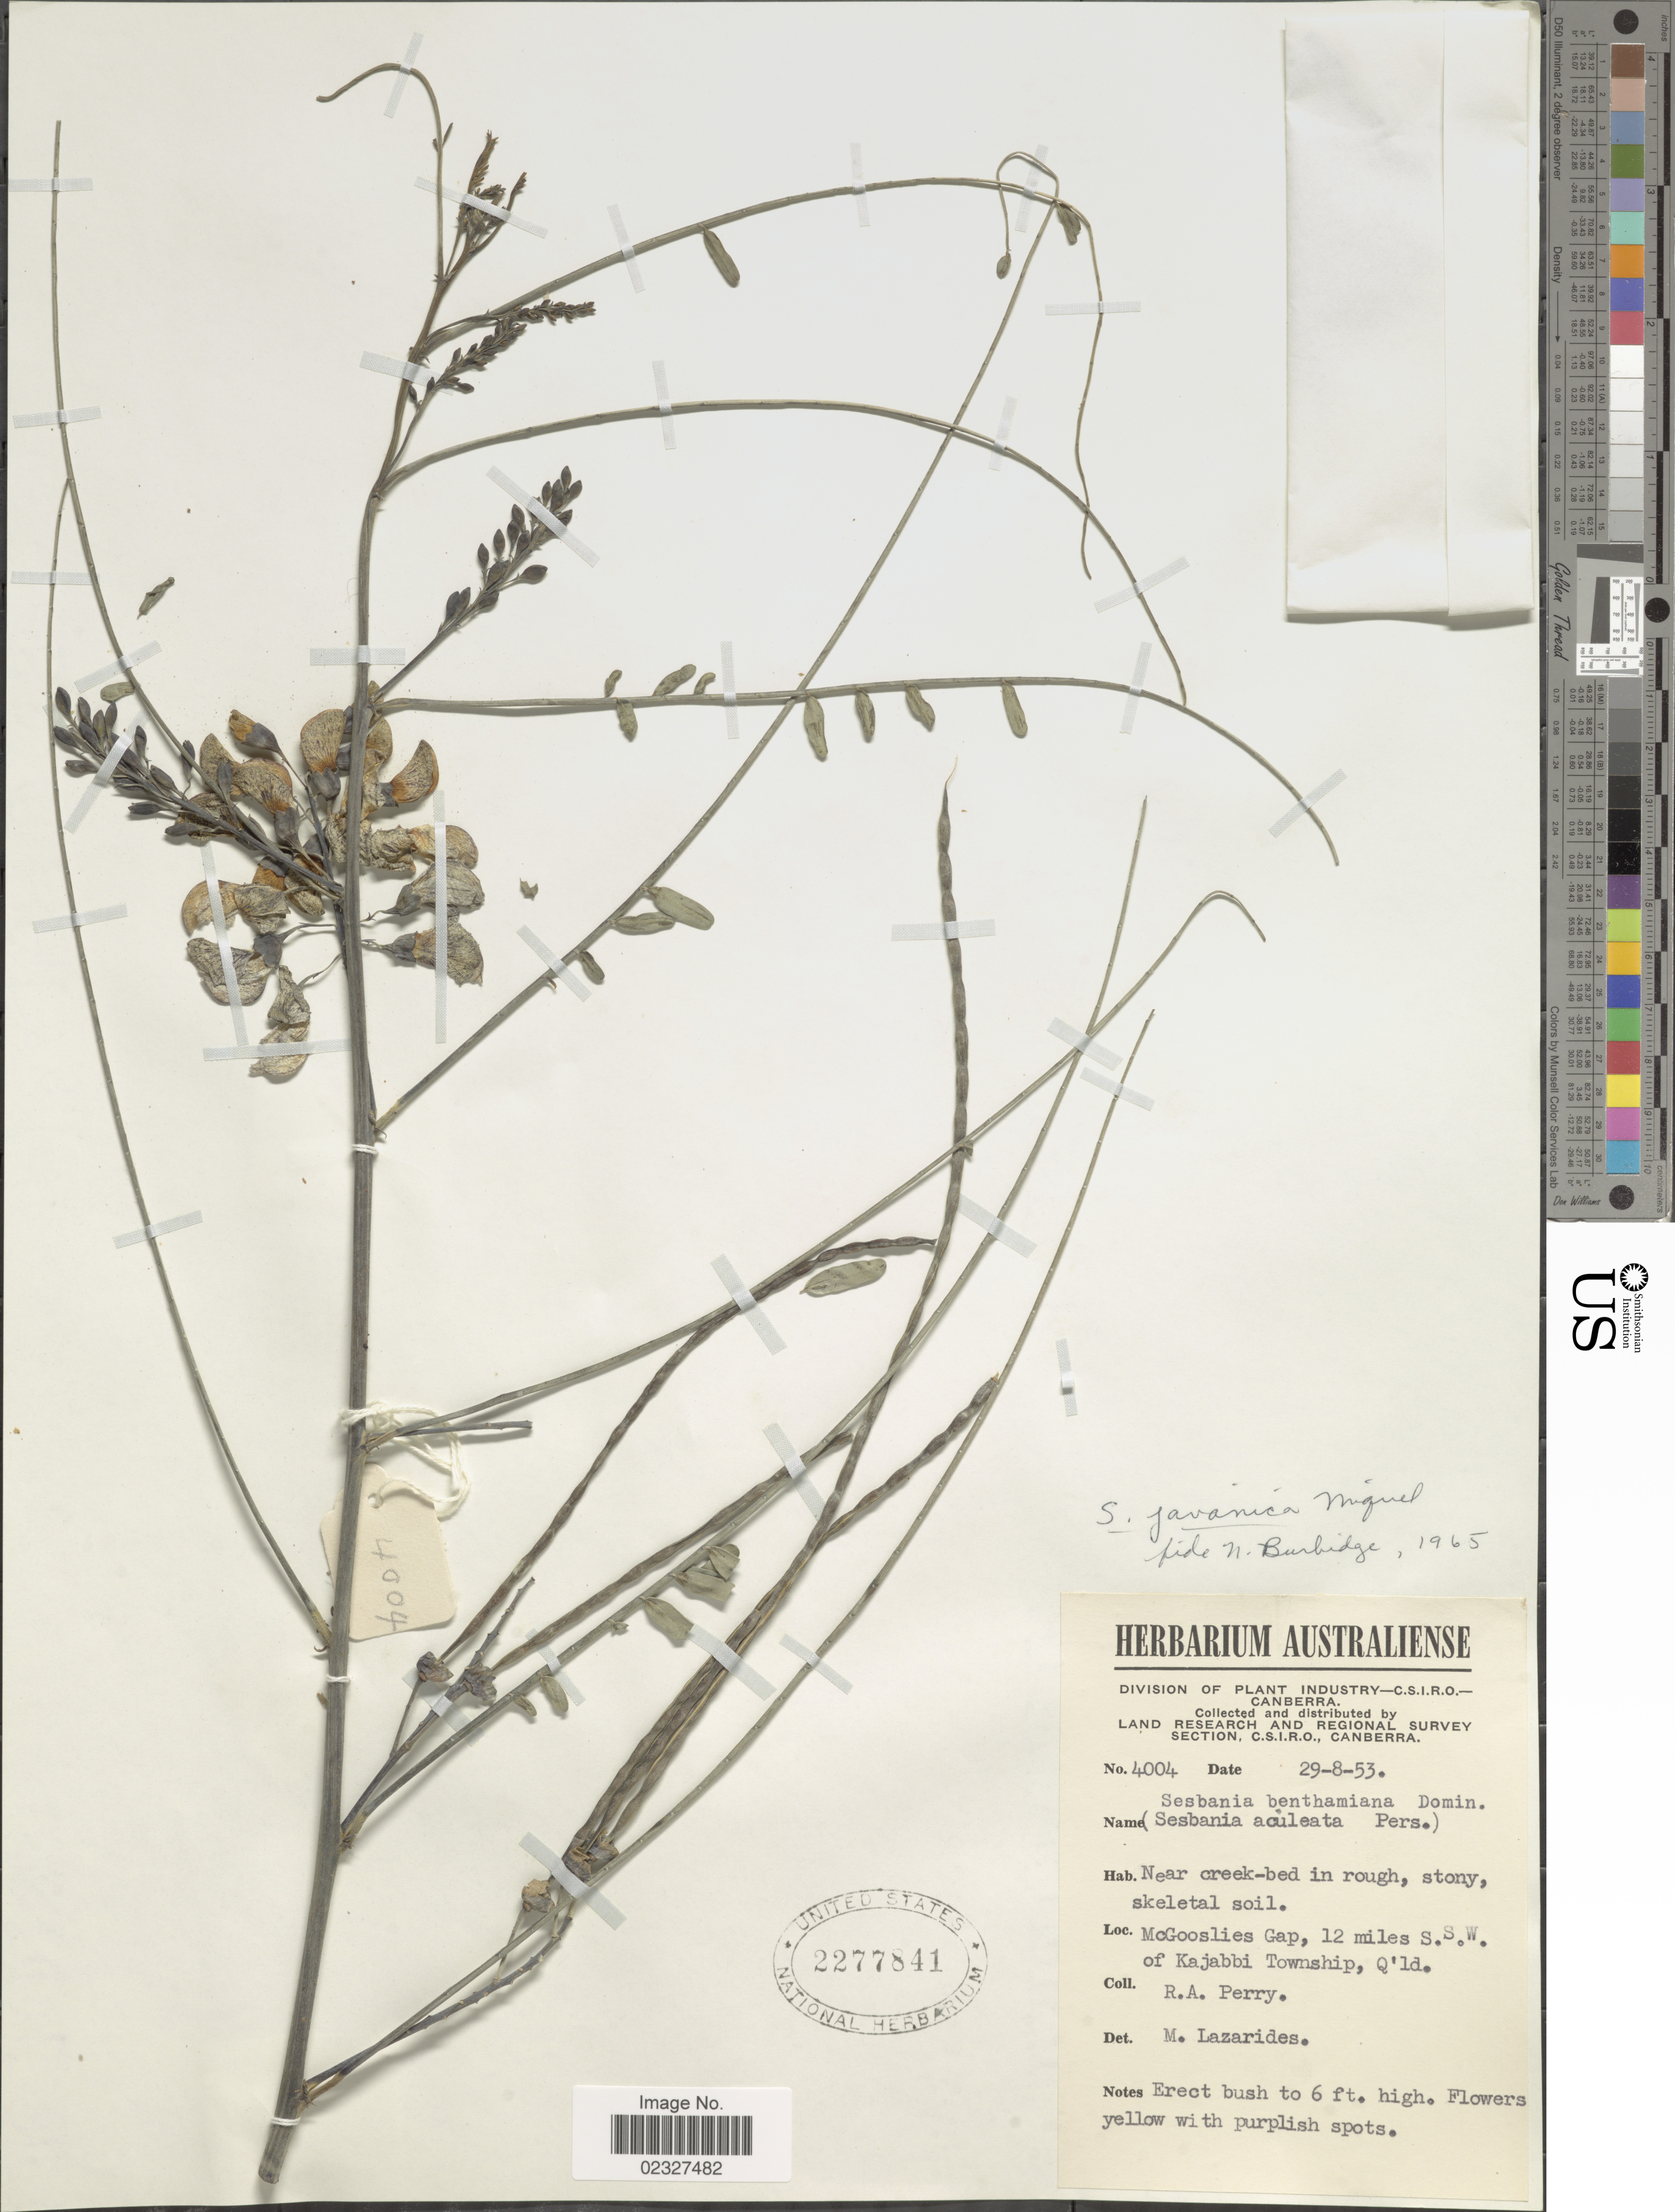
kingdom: Plantae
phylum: Tracheophyta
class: Magnoliopsida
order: Fabales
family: Fabaceae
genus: Sesbania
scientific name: Sesbania javanica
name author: Miq.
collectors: Perry, R. A.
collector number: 4004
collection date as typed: Transcribed d/m/y: 29/8/53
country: Australia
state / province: Queensland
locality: Near creek-bed in rough, stony, skeletal soiul, McGooslies Gap, 12 miles S.S.W. of Kajabbi Township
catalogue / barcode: US 2277841